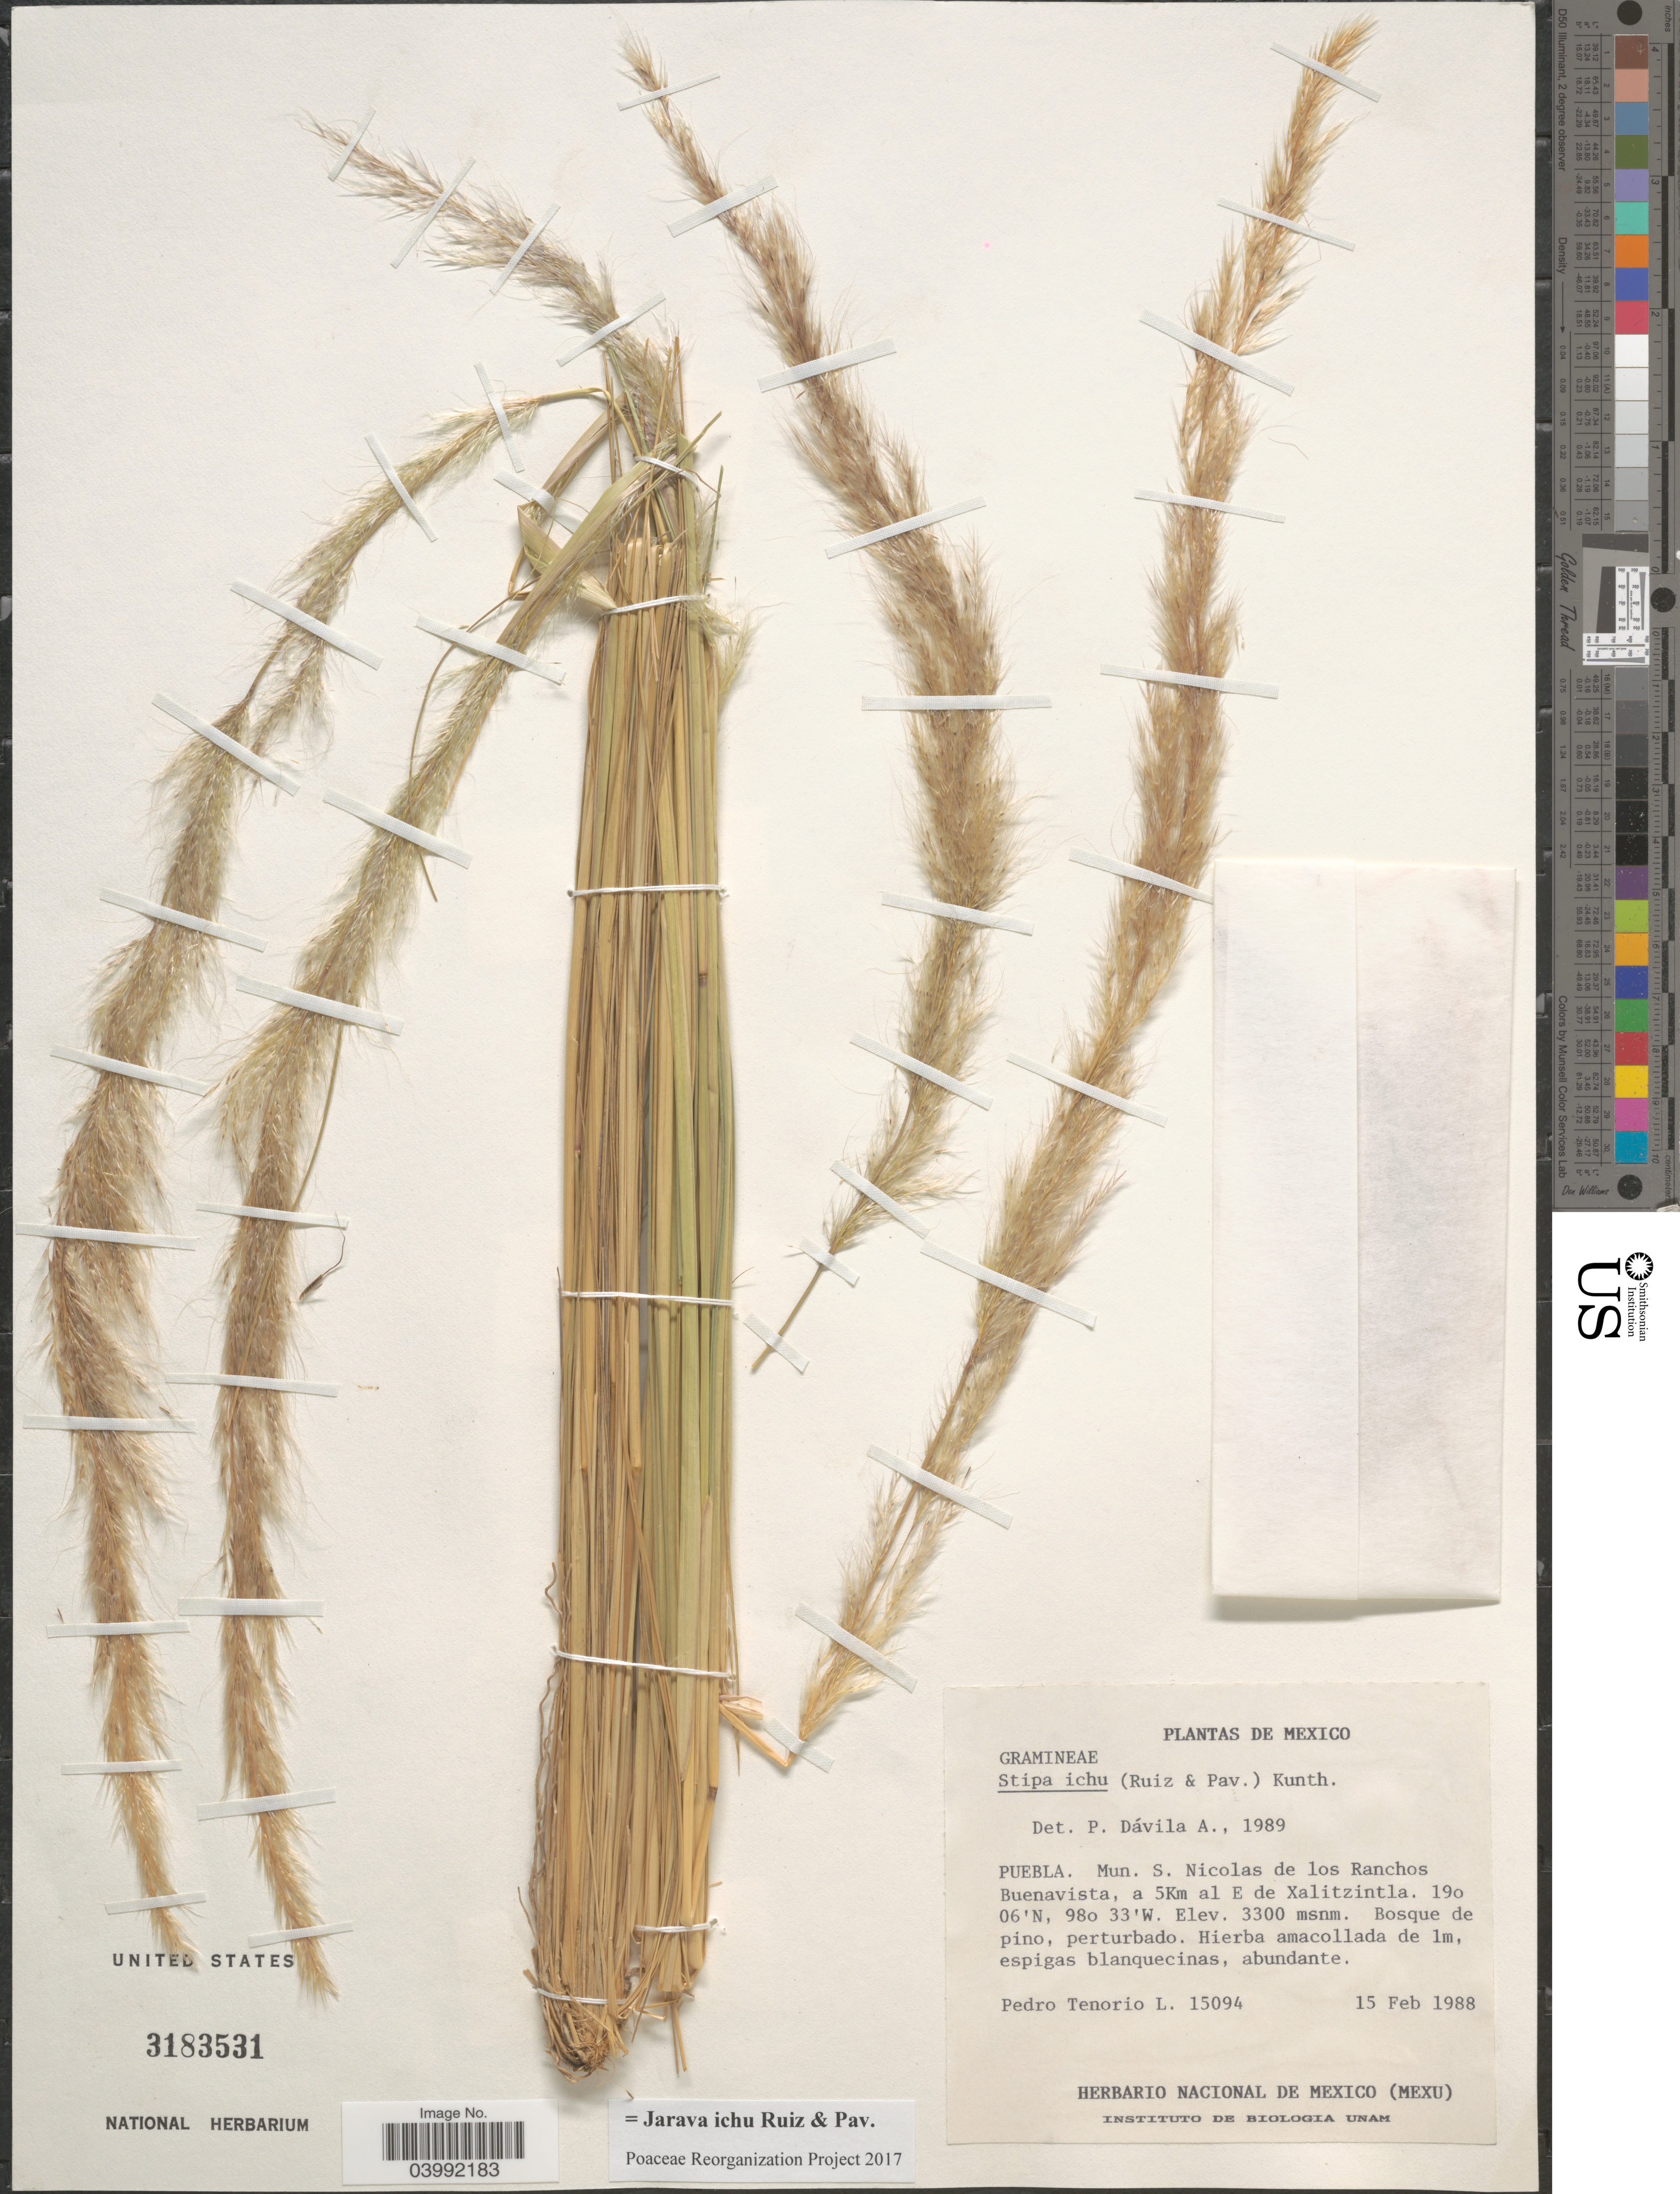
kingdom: Plantae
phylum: Tracheophyta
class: Liliopsida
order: Poales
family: Poaceae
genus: Jarava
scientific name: Jarava ichu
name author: Ruiz & Pav.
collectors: P. Tenorio L.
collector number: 15094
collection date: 1988-02-15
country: Mexico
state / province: Puebla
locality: Mun. S. Nicolas de los Ranchos Buenavista, a 5Km al E de Xalitzintla.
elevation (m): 3300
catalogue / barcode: US 3183531